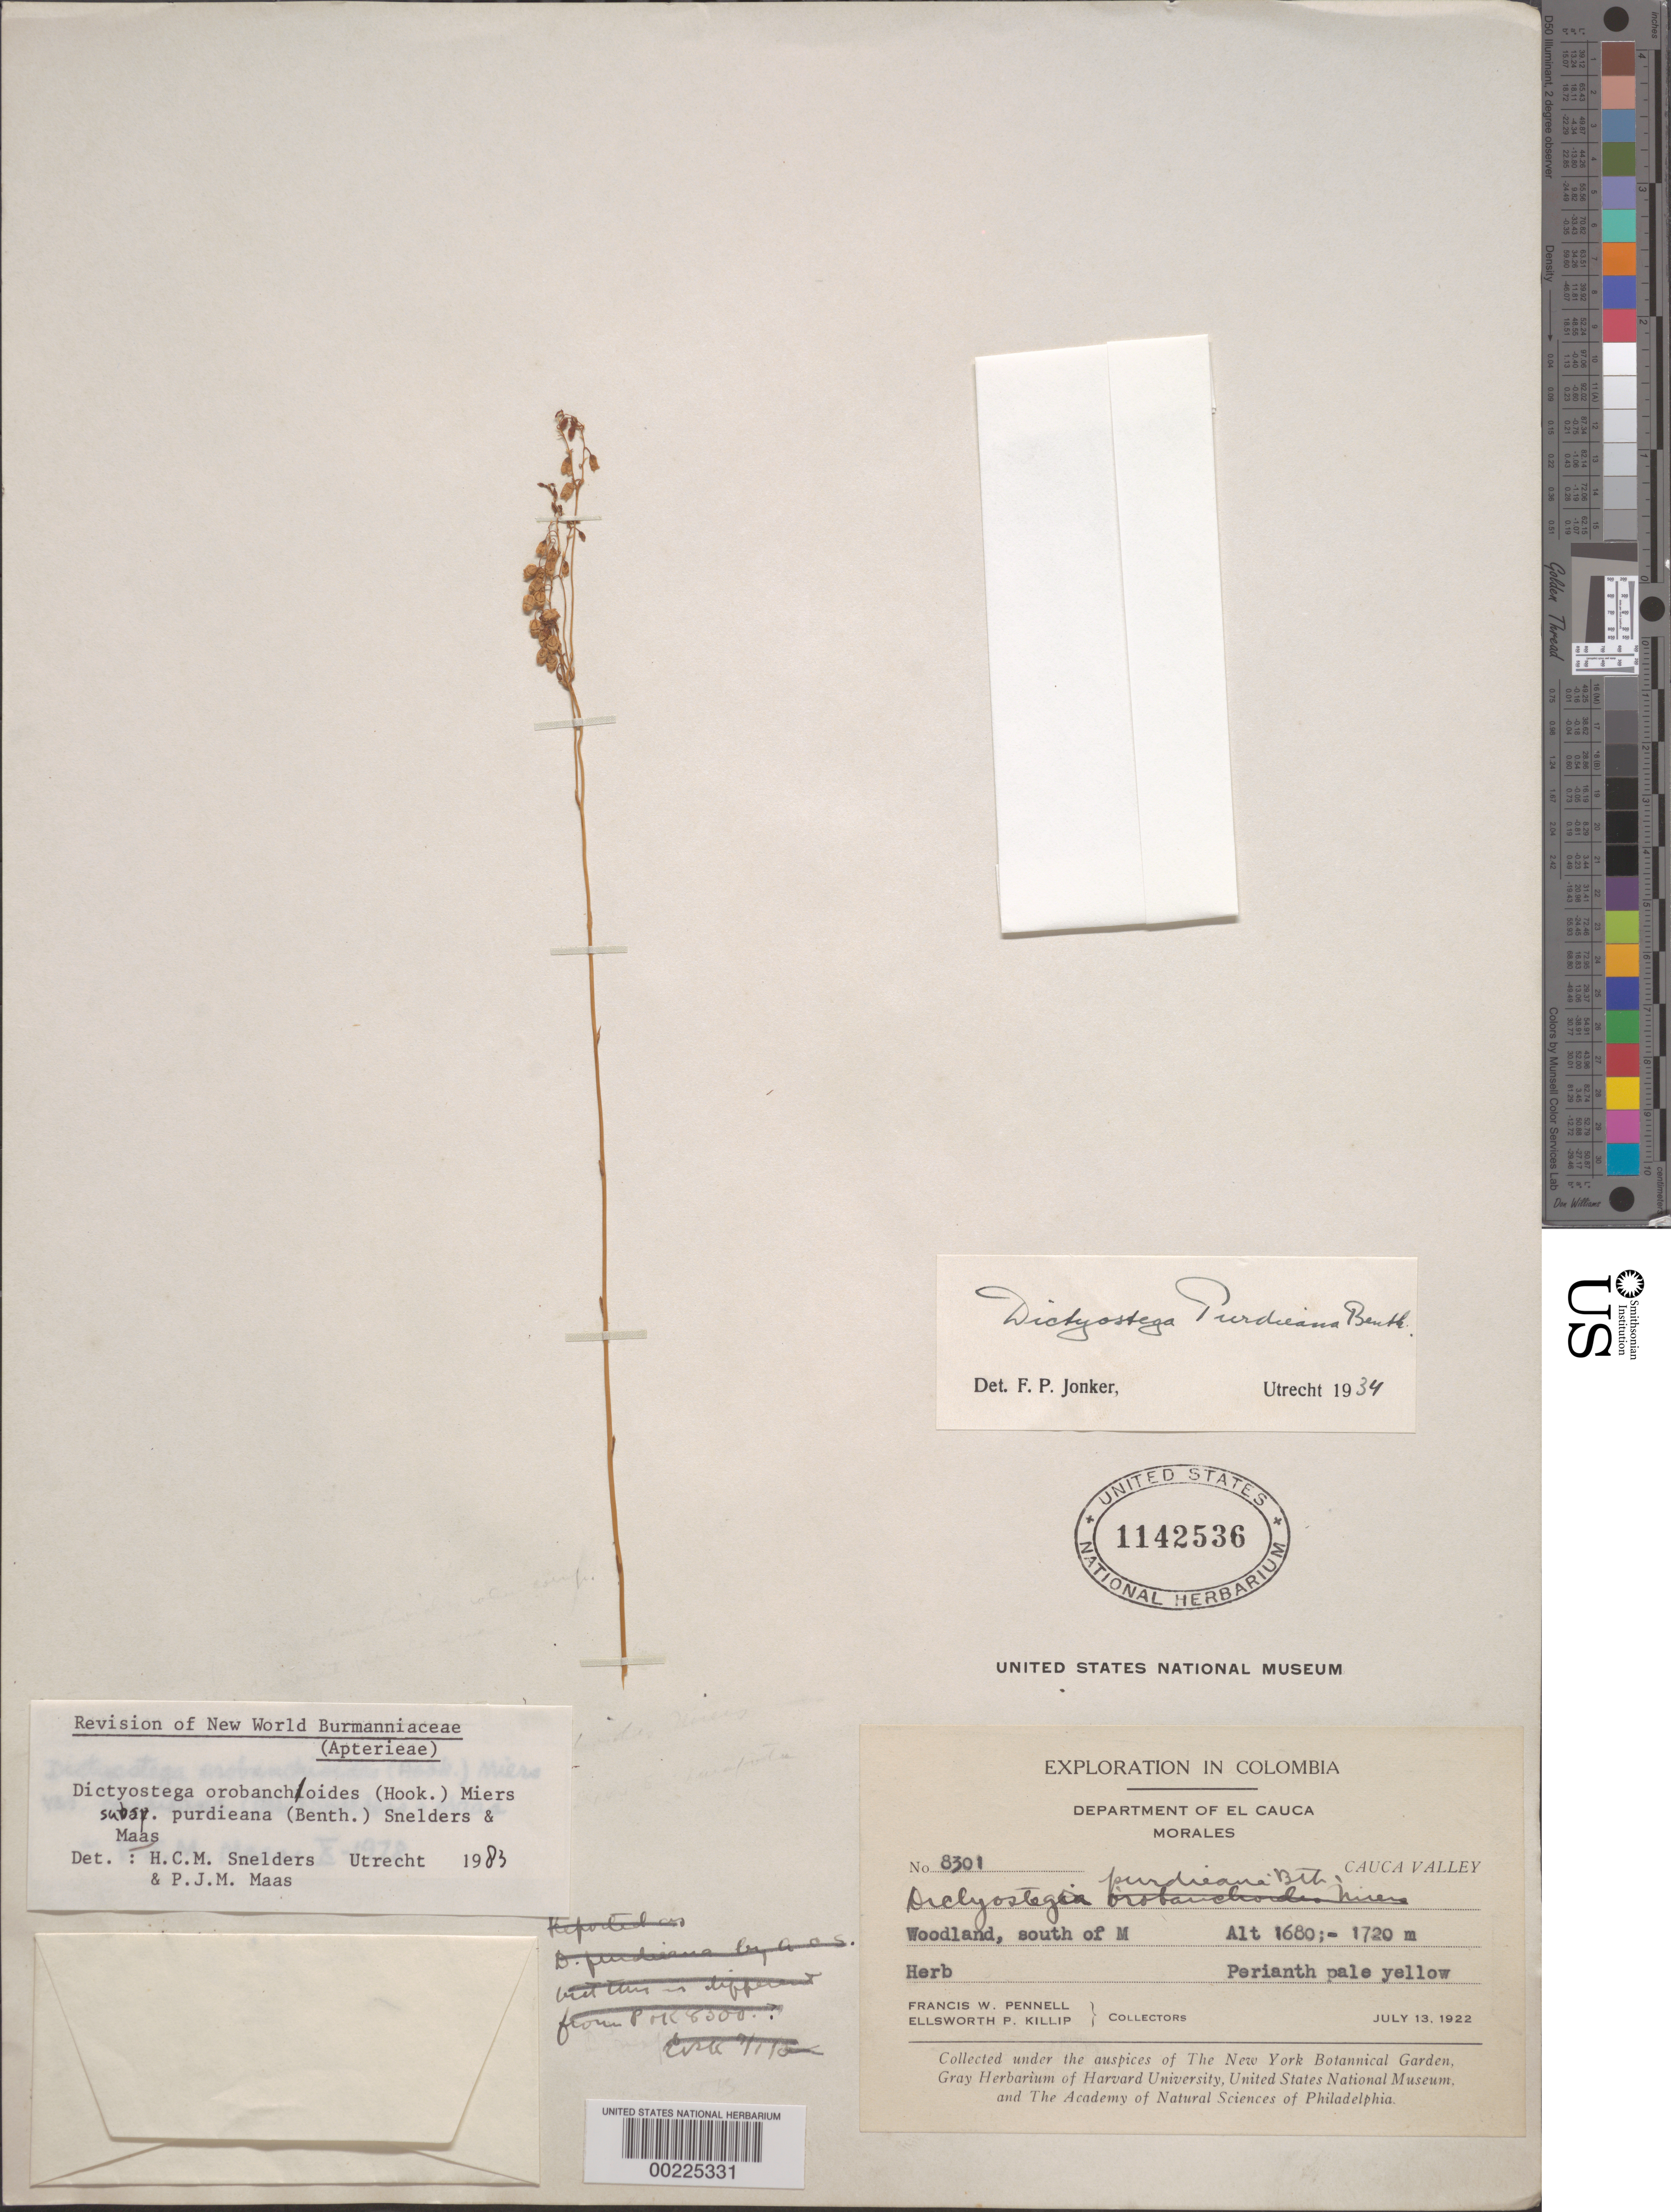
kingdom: Plantae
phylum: Tracheophyta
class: Liliopsida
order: Dioscoreales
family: Burmanniaceae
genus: Dictyostega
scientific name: Dictyostega orobanchoides subsp. purdieana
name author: (Benth.) Snelders & Maas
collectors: F. W. Pennell & E. P. Killip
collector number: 8301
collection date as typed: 13 Jul 1922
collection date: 1922-07-13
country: Colombia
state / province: Cauca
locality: S of Morales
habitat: Woodland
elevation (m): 1680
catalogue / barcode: US 1142536